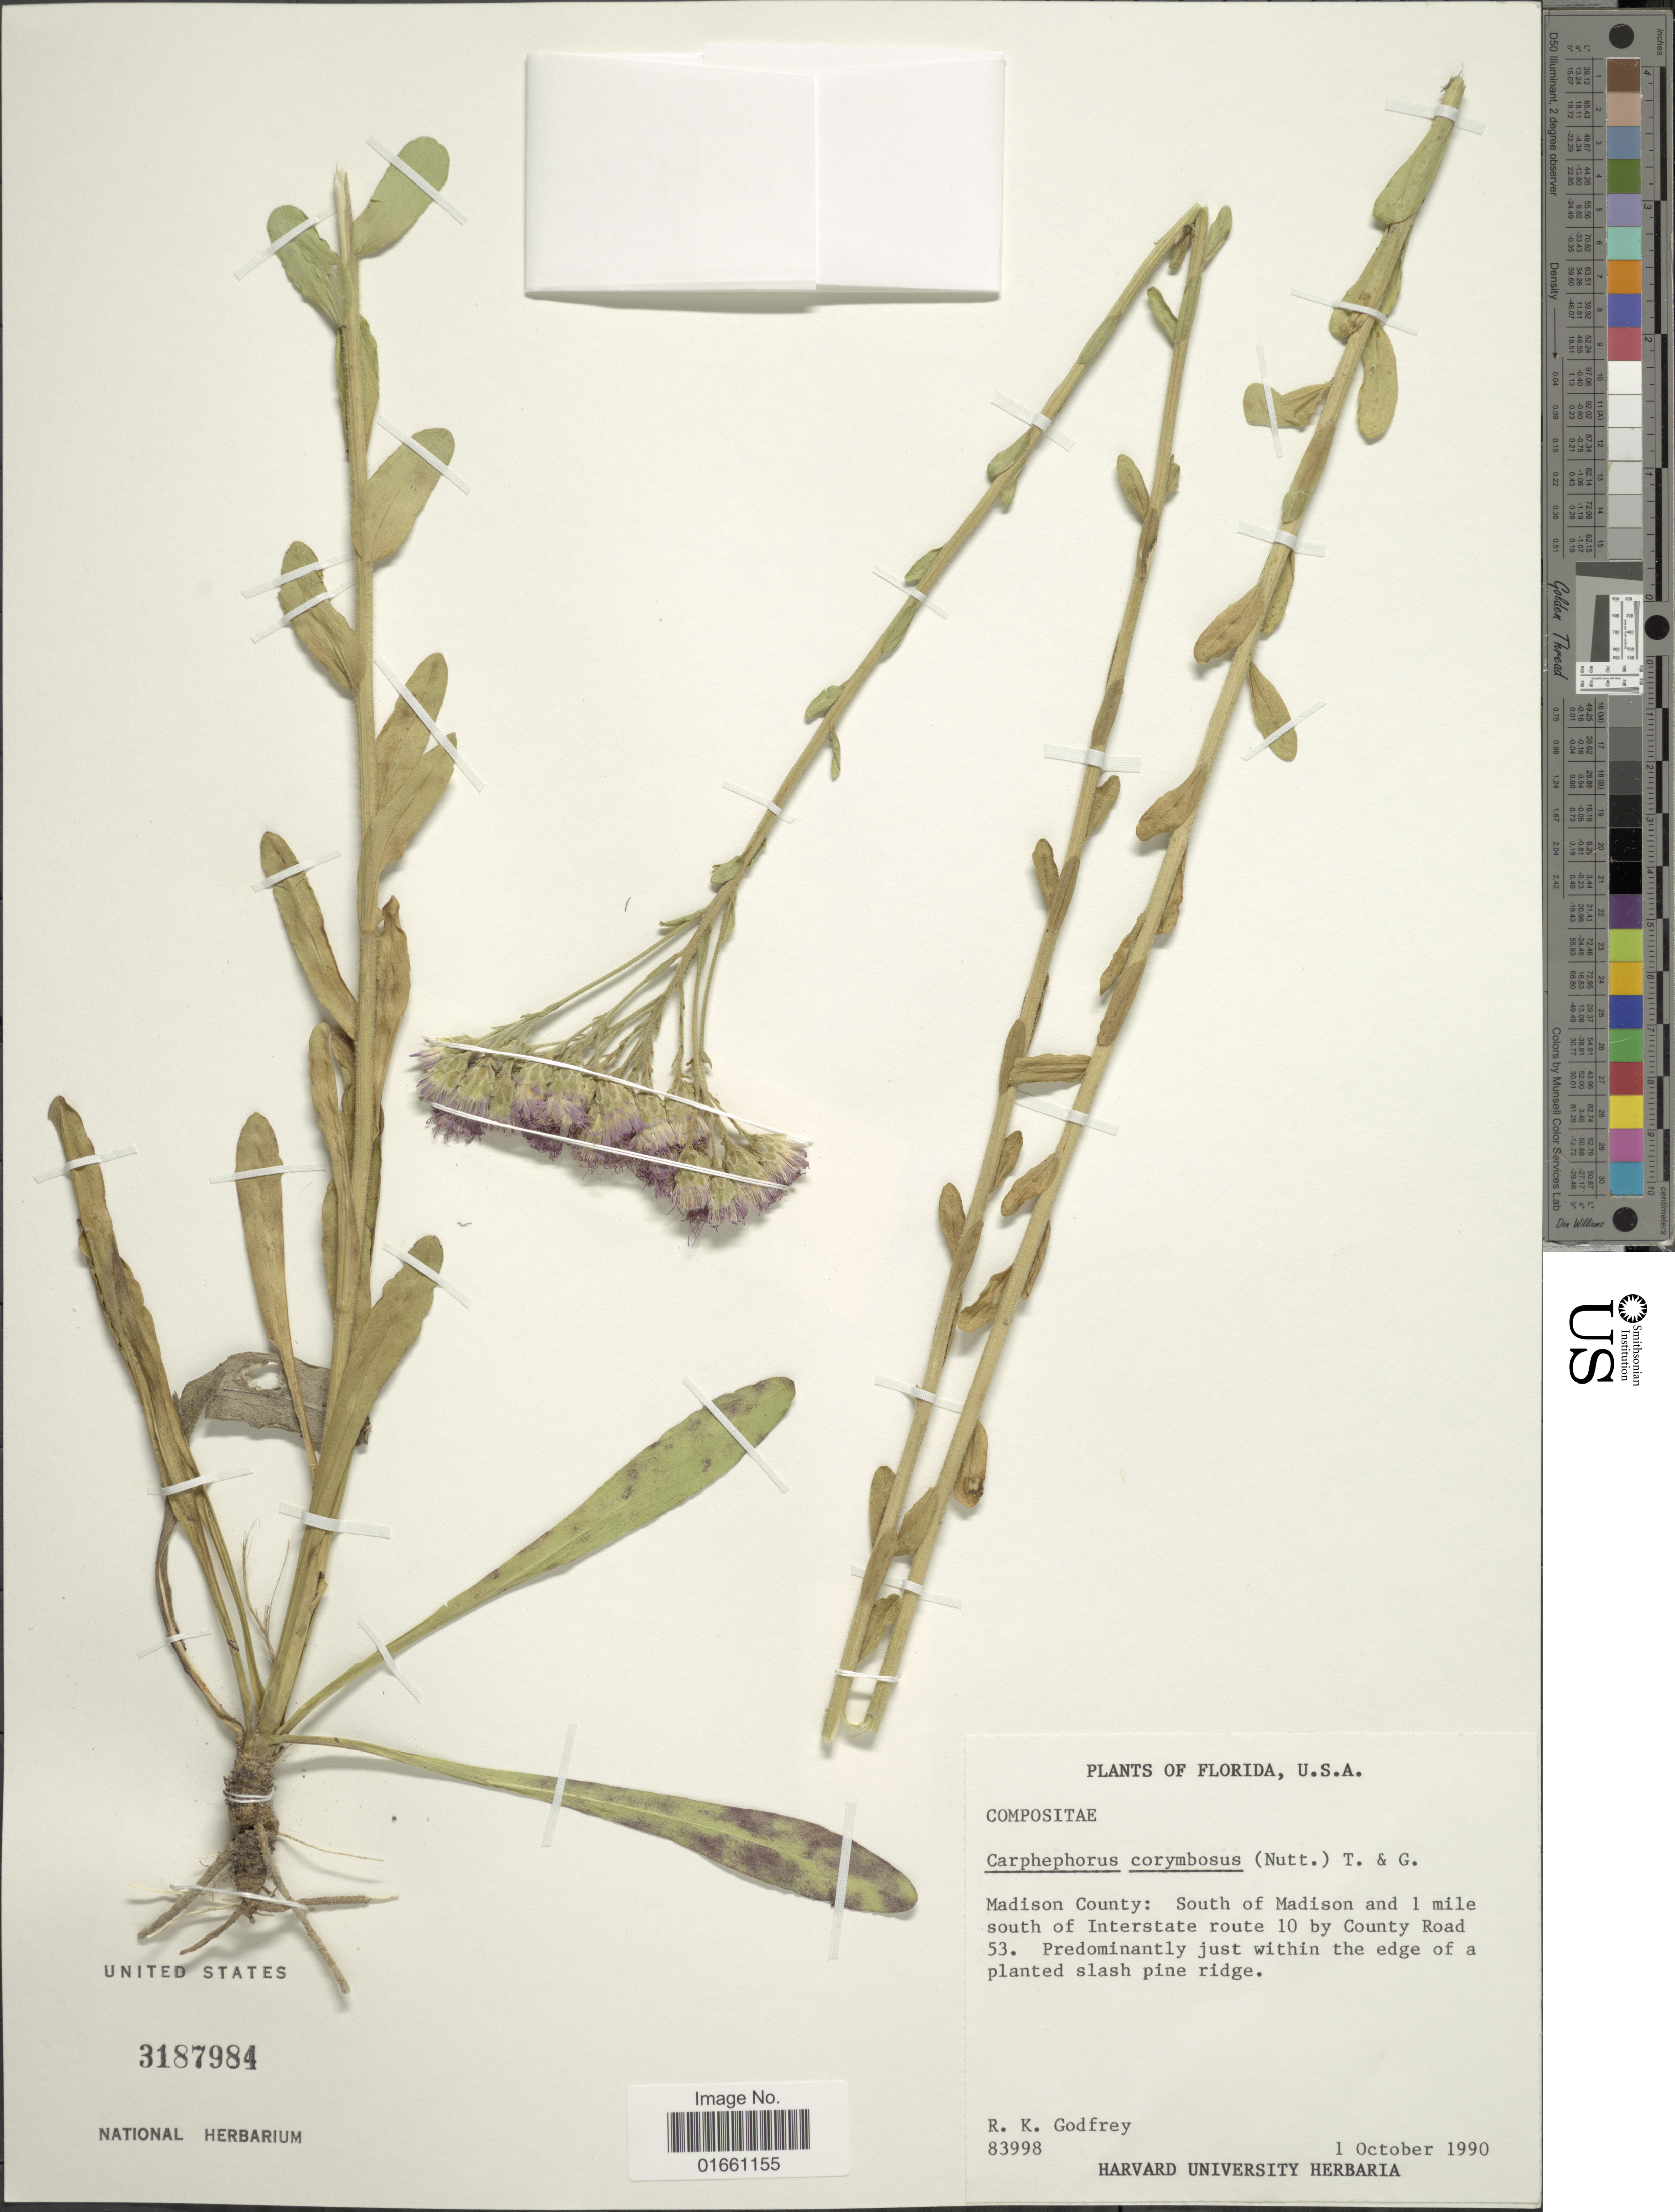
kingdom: Plantae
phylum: Tracheophyta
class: Magnoliopsida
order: Asterales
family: Asteraceae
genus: Carphephorus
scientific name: Carphephorus corymbosus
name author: (Nutt.) Torr. & A. Gray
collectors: R. K. Godfrey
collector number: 83998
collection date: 1990-10-01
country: United States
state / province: Florida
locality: Madison County: South of Madison and 1 miles South of Interstate route 10 by County Road 53.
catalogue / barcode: US 3187984